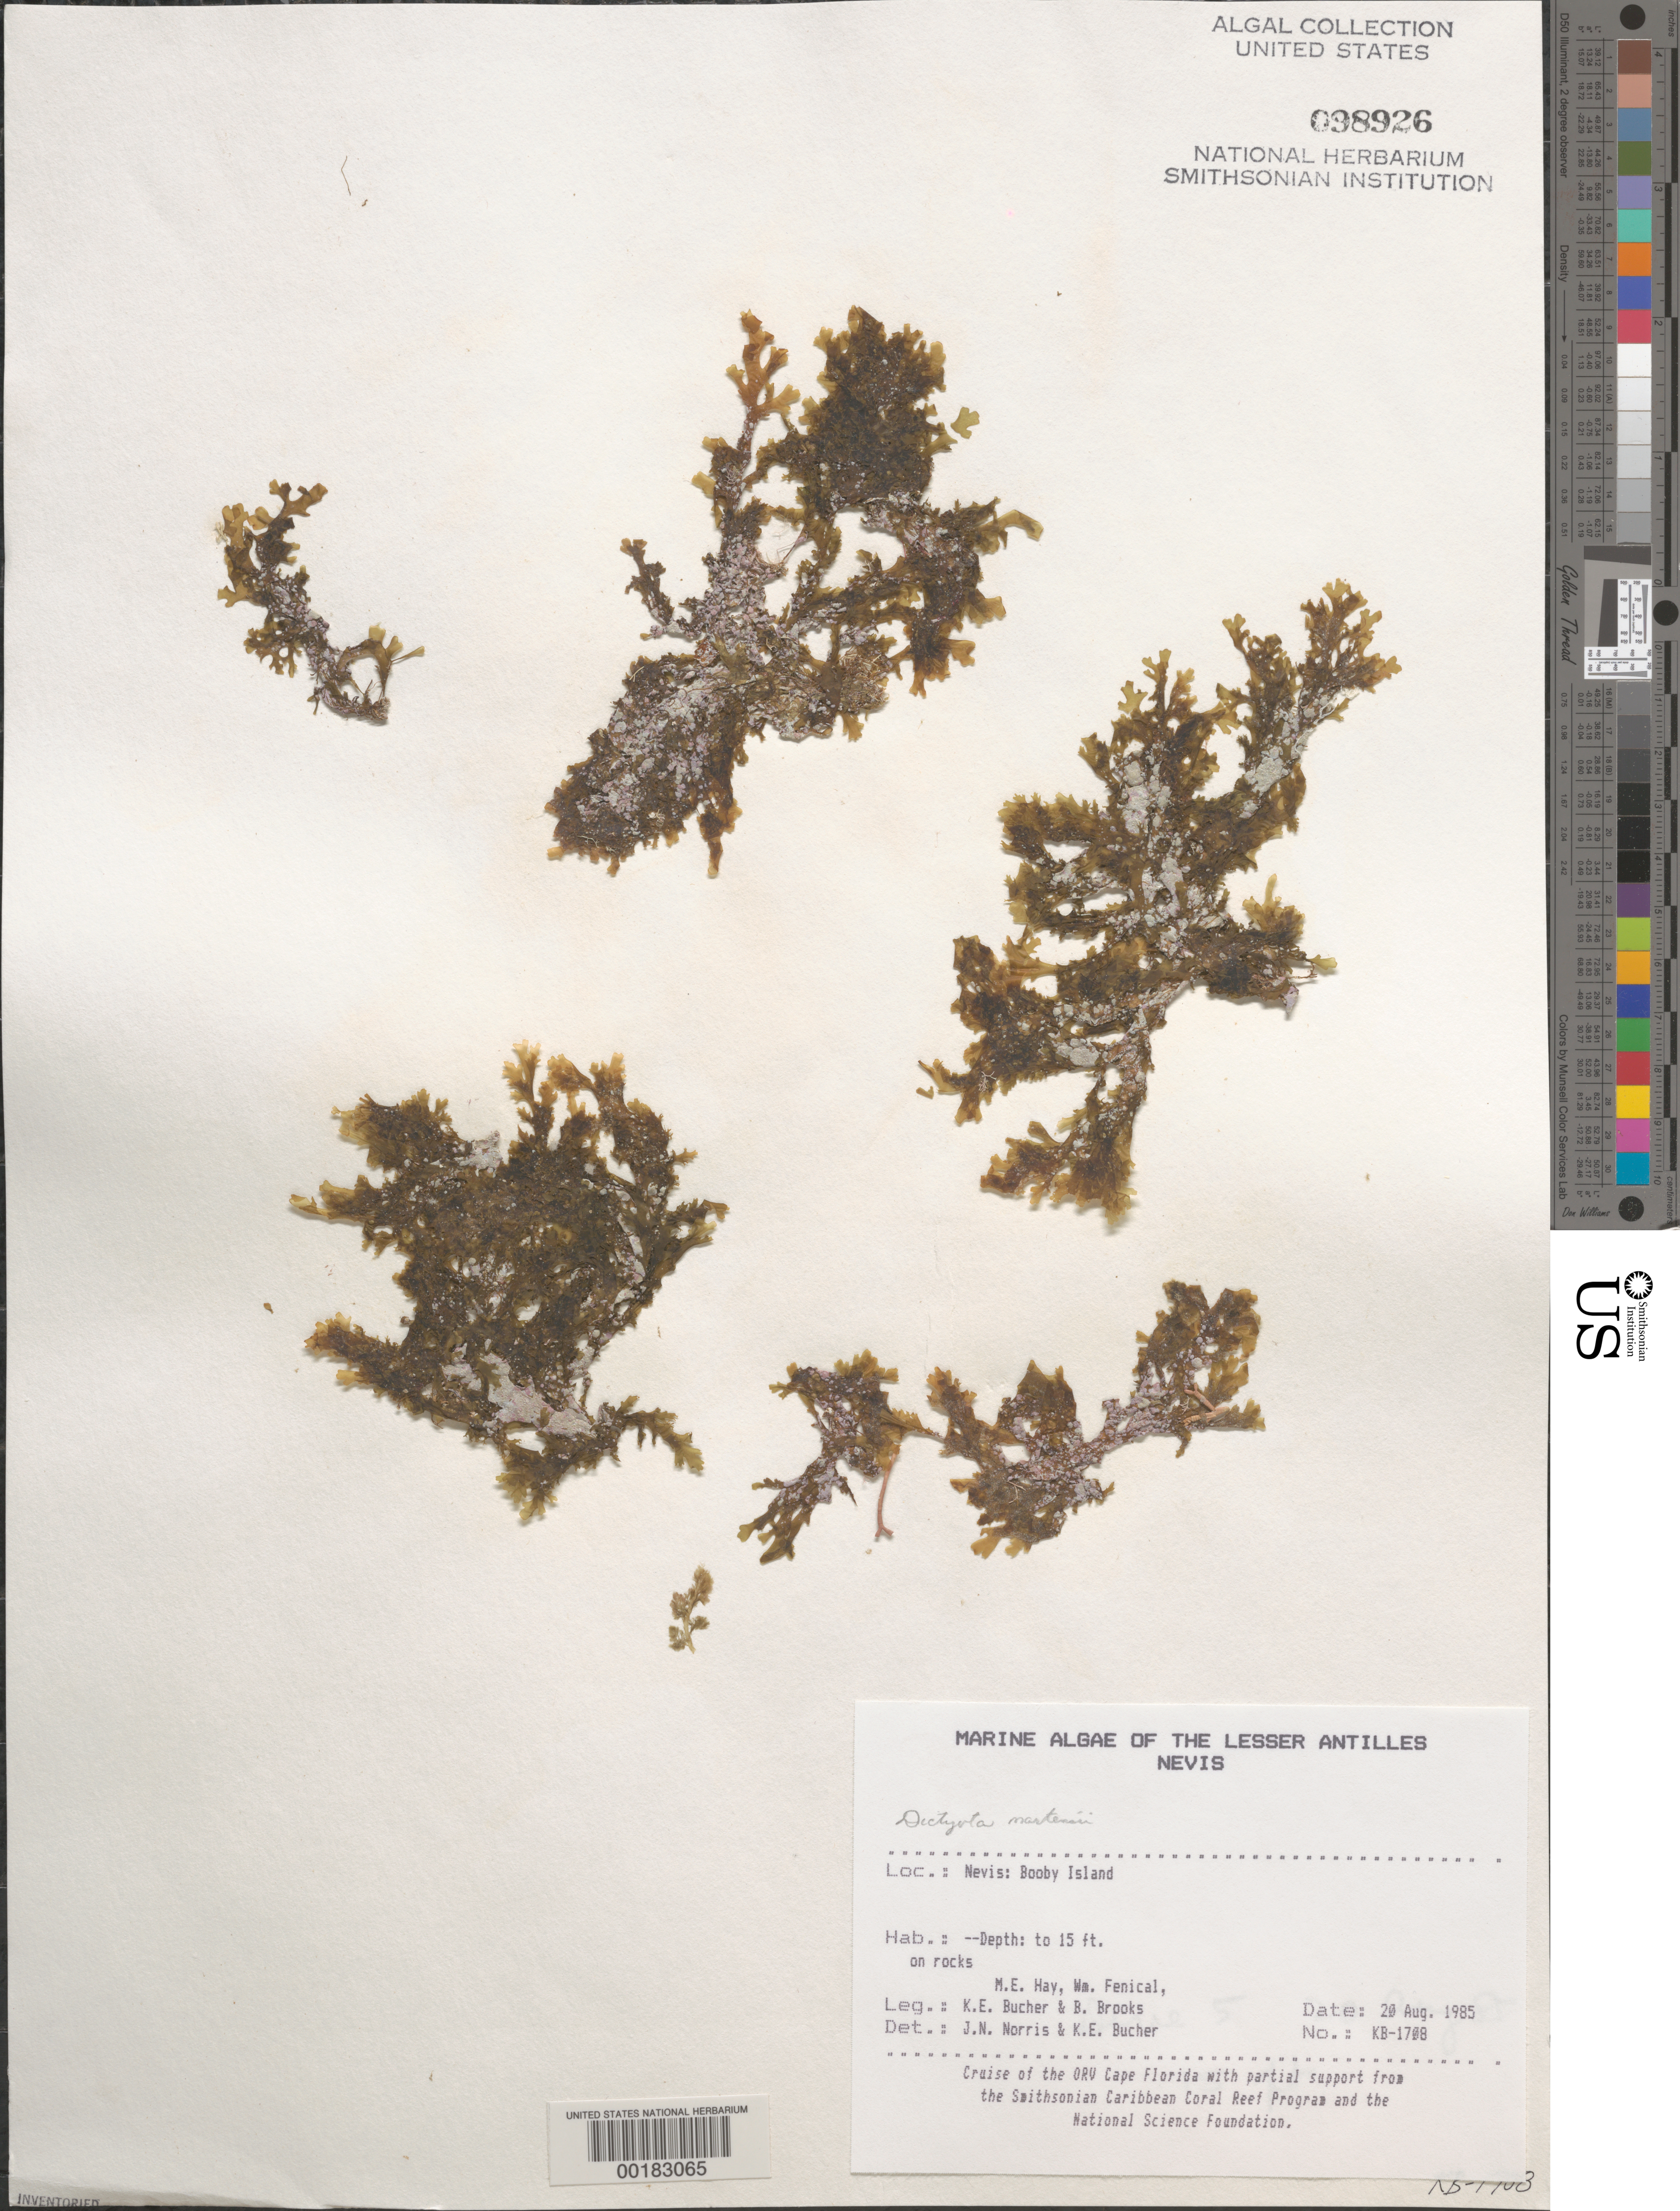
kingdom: Chromista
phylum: Ochrophyta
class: Phaeophyceae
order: Dictyotales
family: Dictyotaceae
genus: Dictyota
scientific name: Dictyota mertensii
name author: (C. Mart.) Kütz.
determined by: Norris, J. N.; Bucher, K. E.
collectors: K. E. Bucher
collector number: Kb-1708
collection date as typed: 20 Aug 1985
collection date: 1985-08-20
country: St. Christopher-Nevis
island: Nevis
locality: Booby Island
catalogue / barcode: US 98926